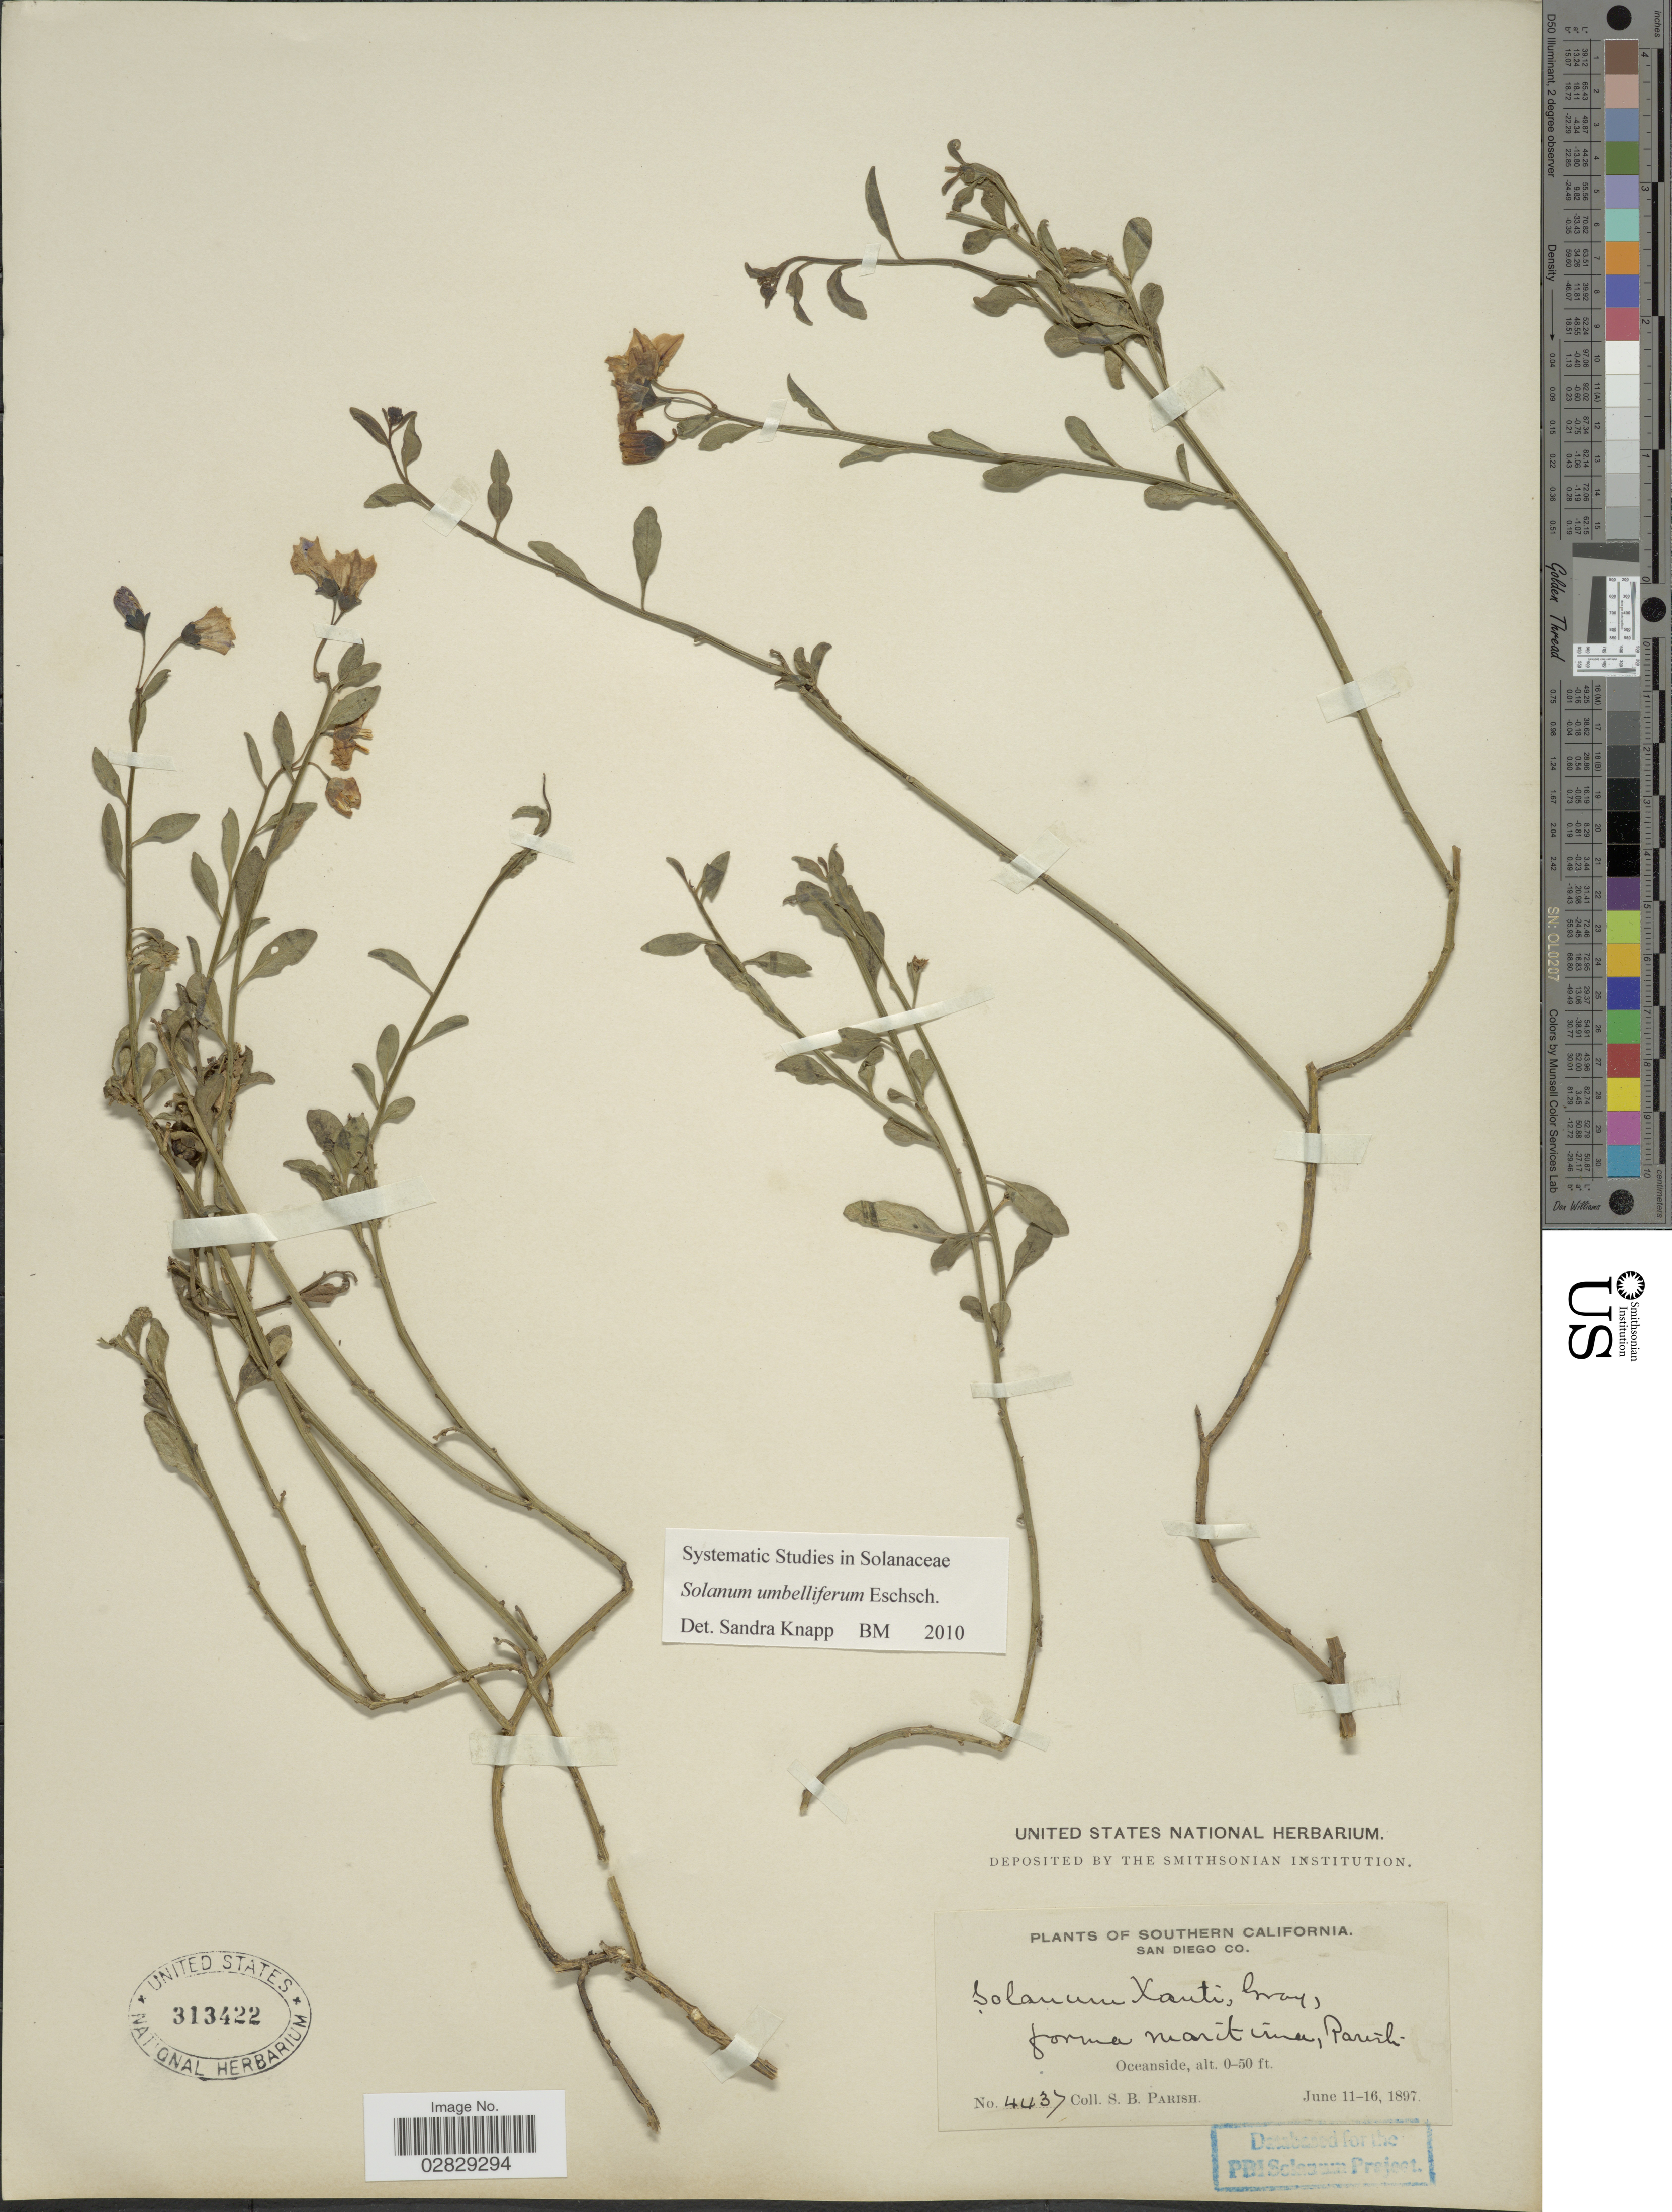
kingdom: Plantae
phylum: Tracheophyta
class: Magnoliopsida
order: Solanales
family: Solanaceae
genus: Solanum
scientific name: Solanum umbelliferum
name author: Eschsch.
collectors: S. B. Parish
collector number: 4437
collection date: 1897-06-11/1897-06-16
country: United States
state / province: California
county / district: San Diego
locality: Southern California. San Diego Co. Oceanside.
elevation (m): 0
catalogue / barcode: US 313422